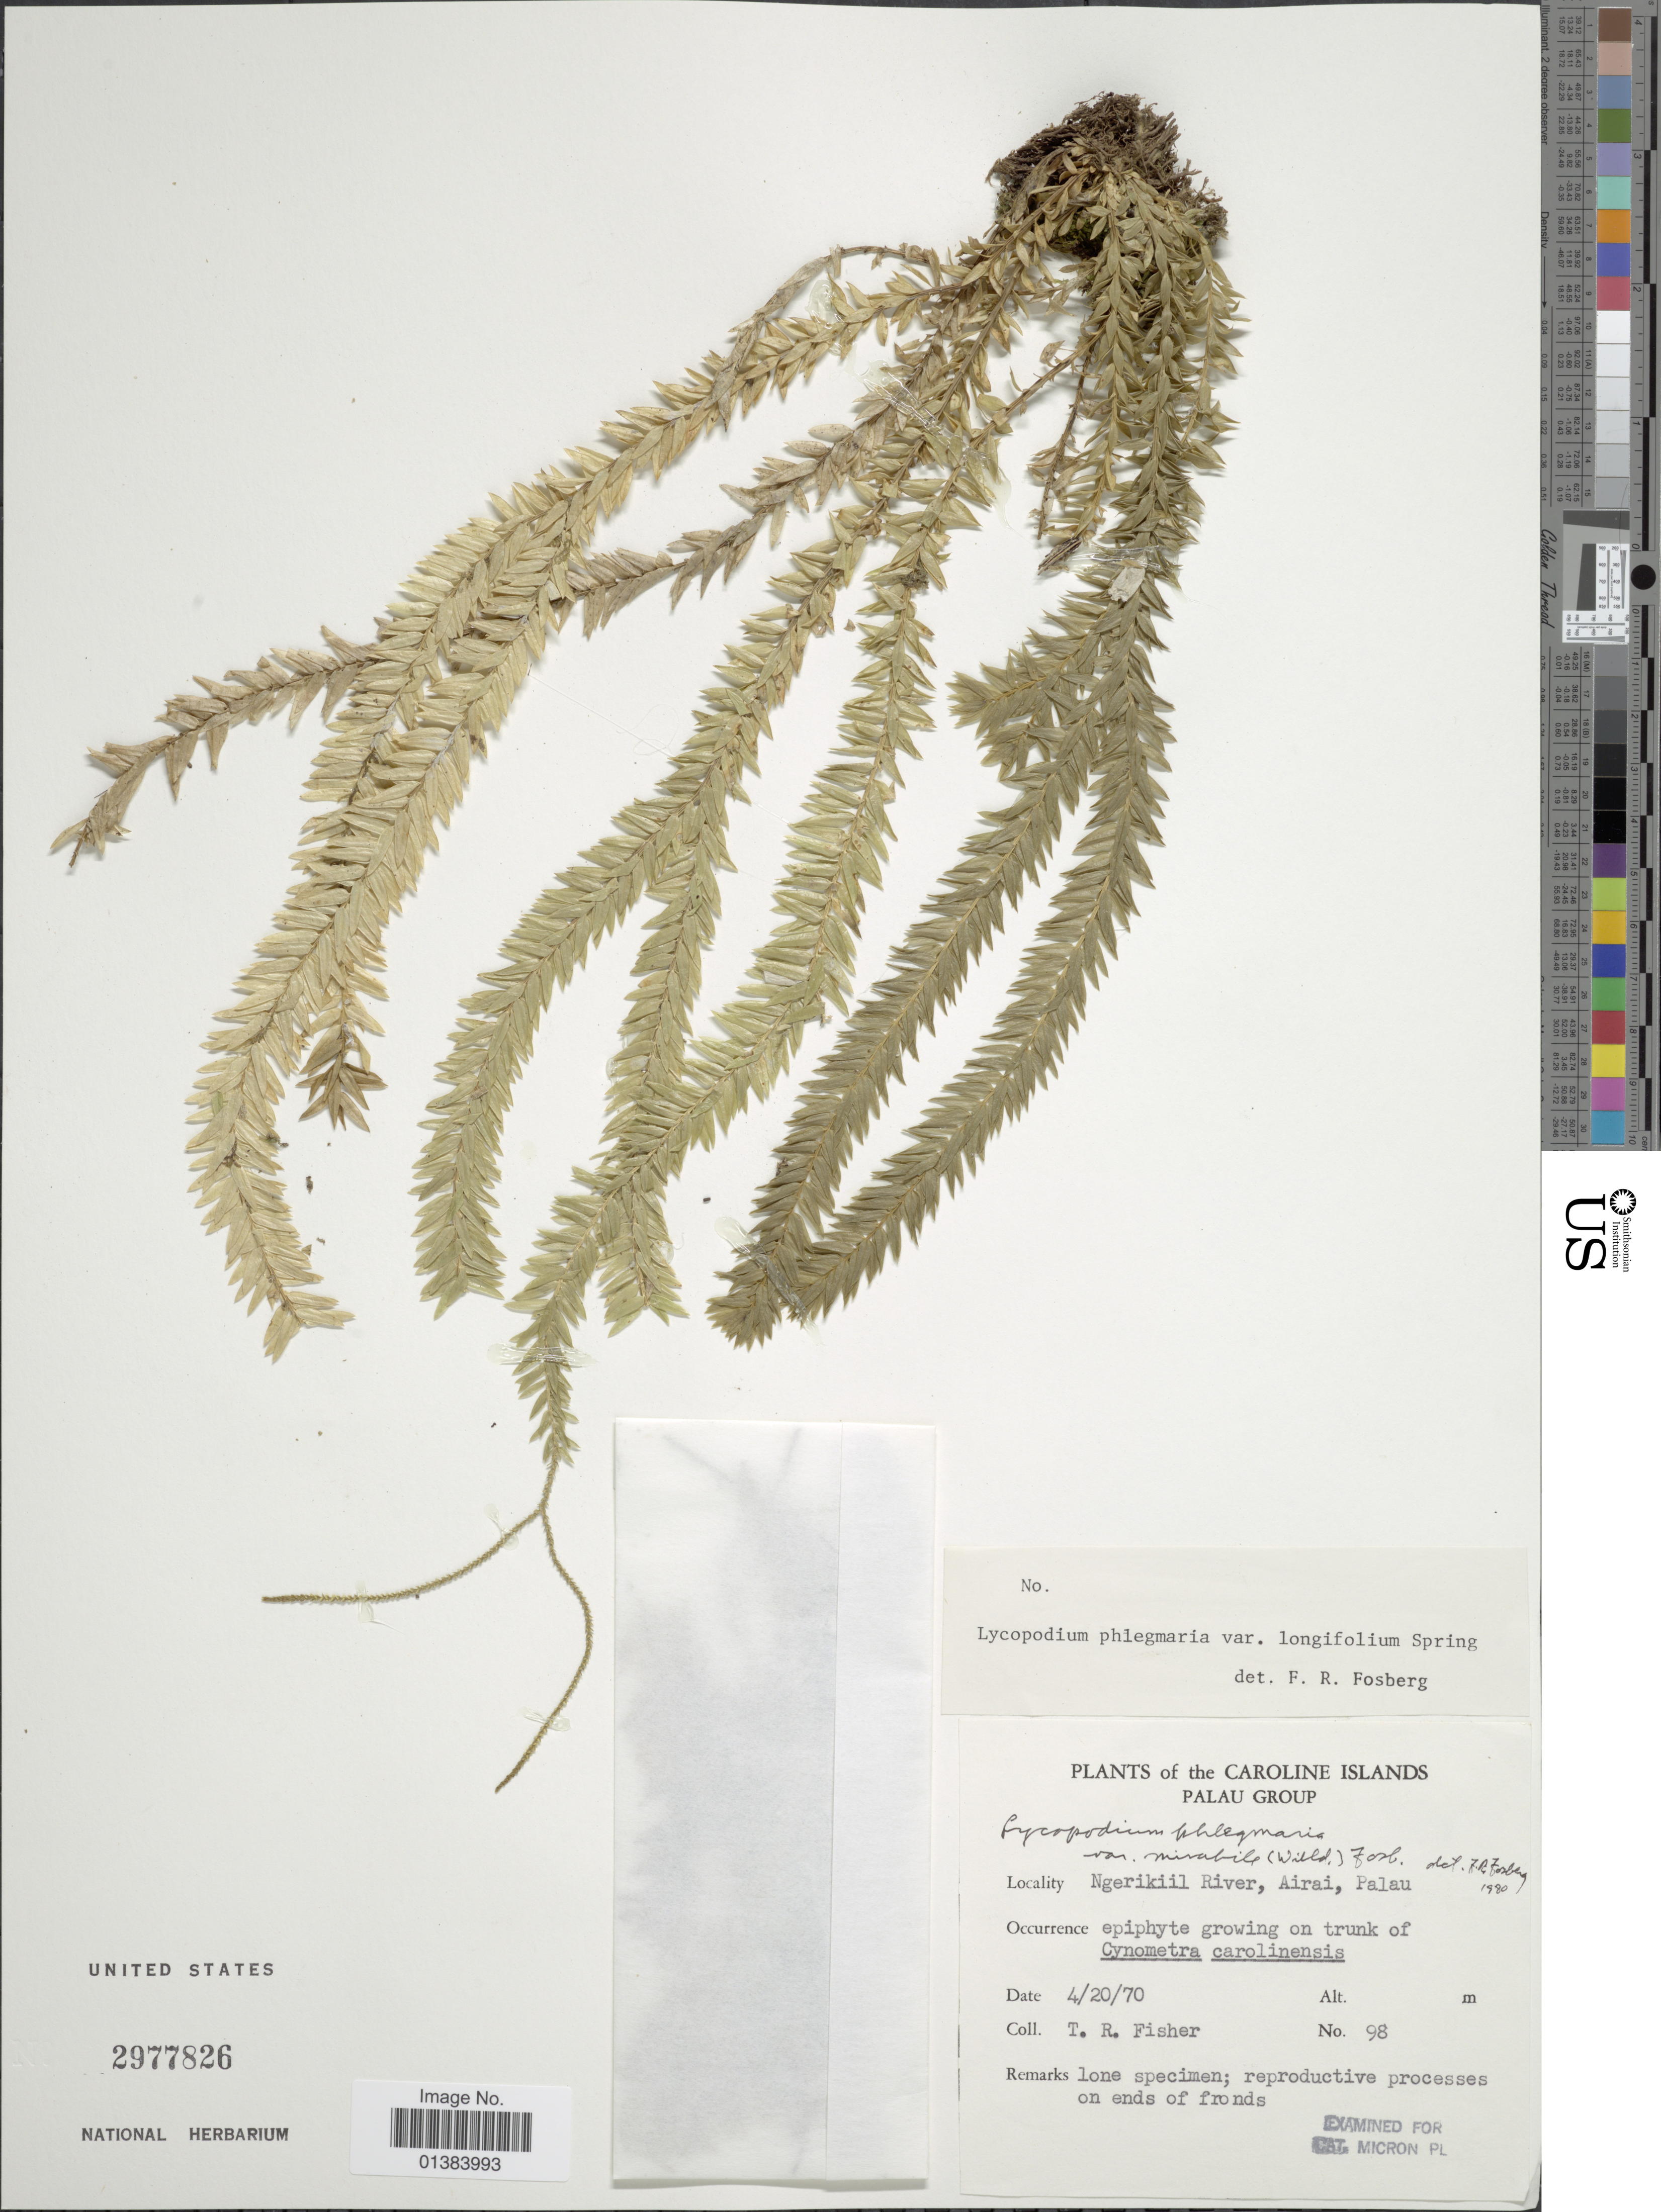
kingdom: Plantae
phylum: Tracheophyta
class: Lycopodiopsida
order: Lycopodiales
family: Lycopodiaceae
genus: Phlegmariurus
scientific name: Phlegmariurus mirabilis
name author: (Willd.) A. R. Field & Testo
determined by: Field, A. R.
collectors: T. R. Fisher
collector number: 98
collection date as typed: Transcribed d/m/y: 20/4/70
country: Palau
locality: Palau Group, Ngerikiil River, Airai, Palau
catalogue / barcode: US 2977826